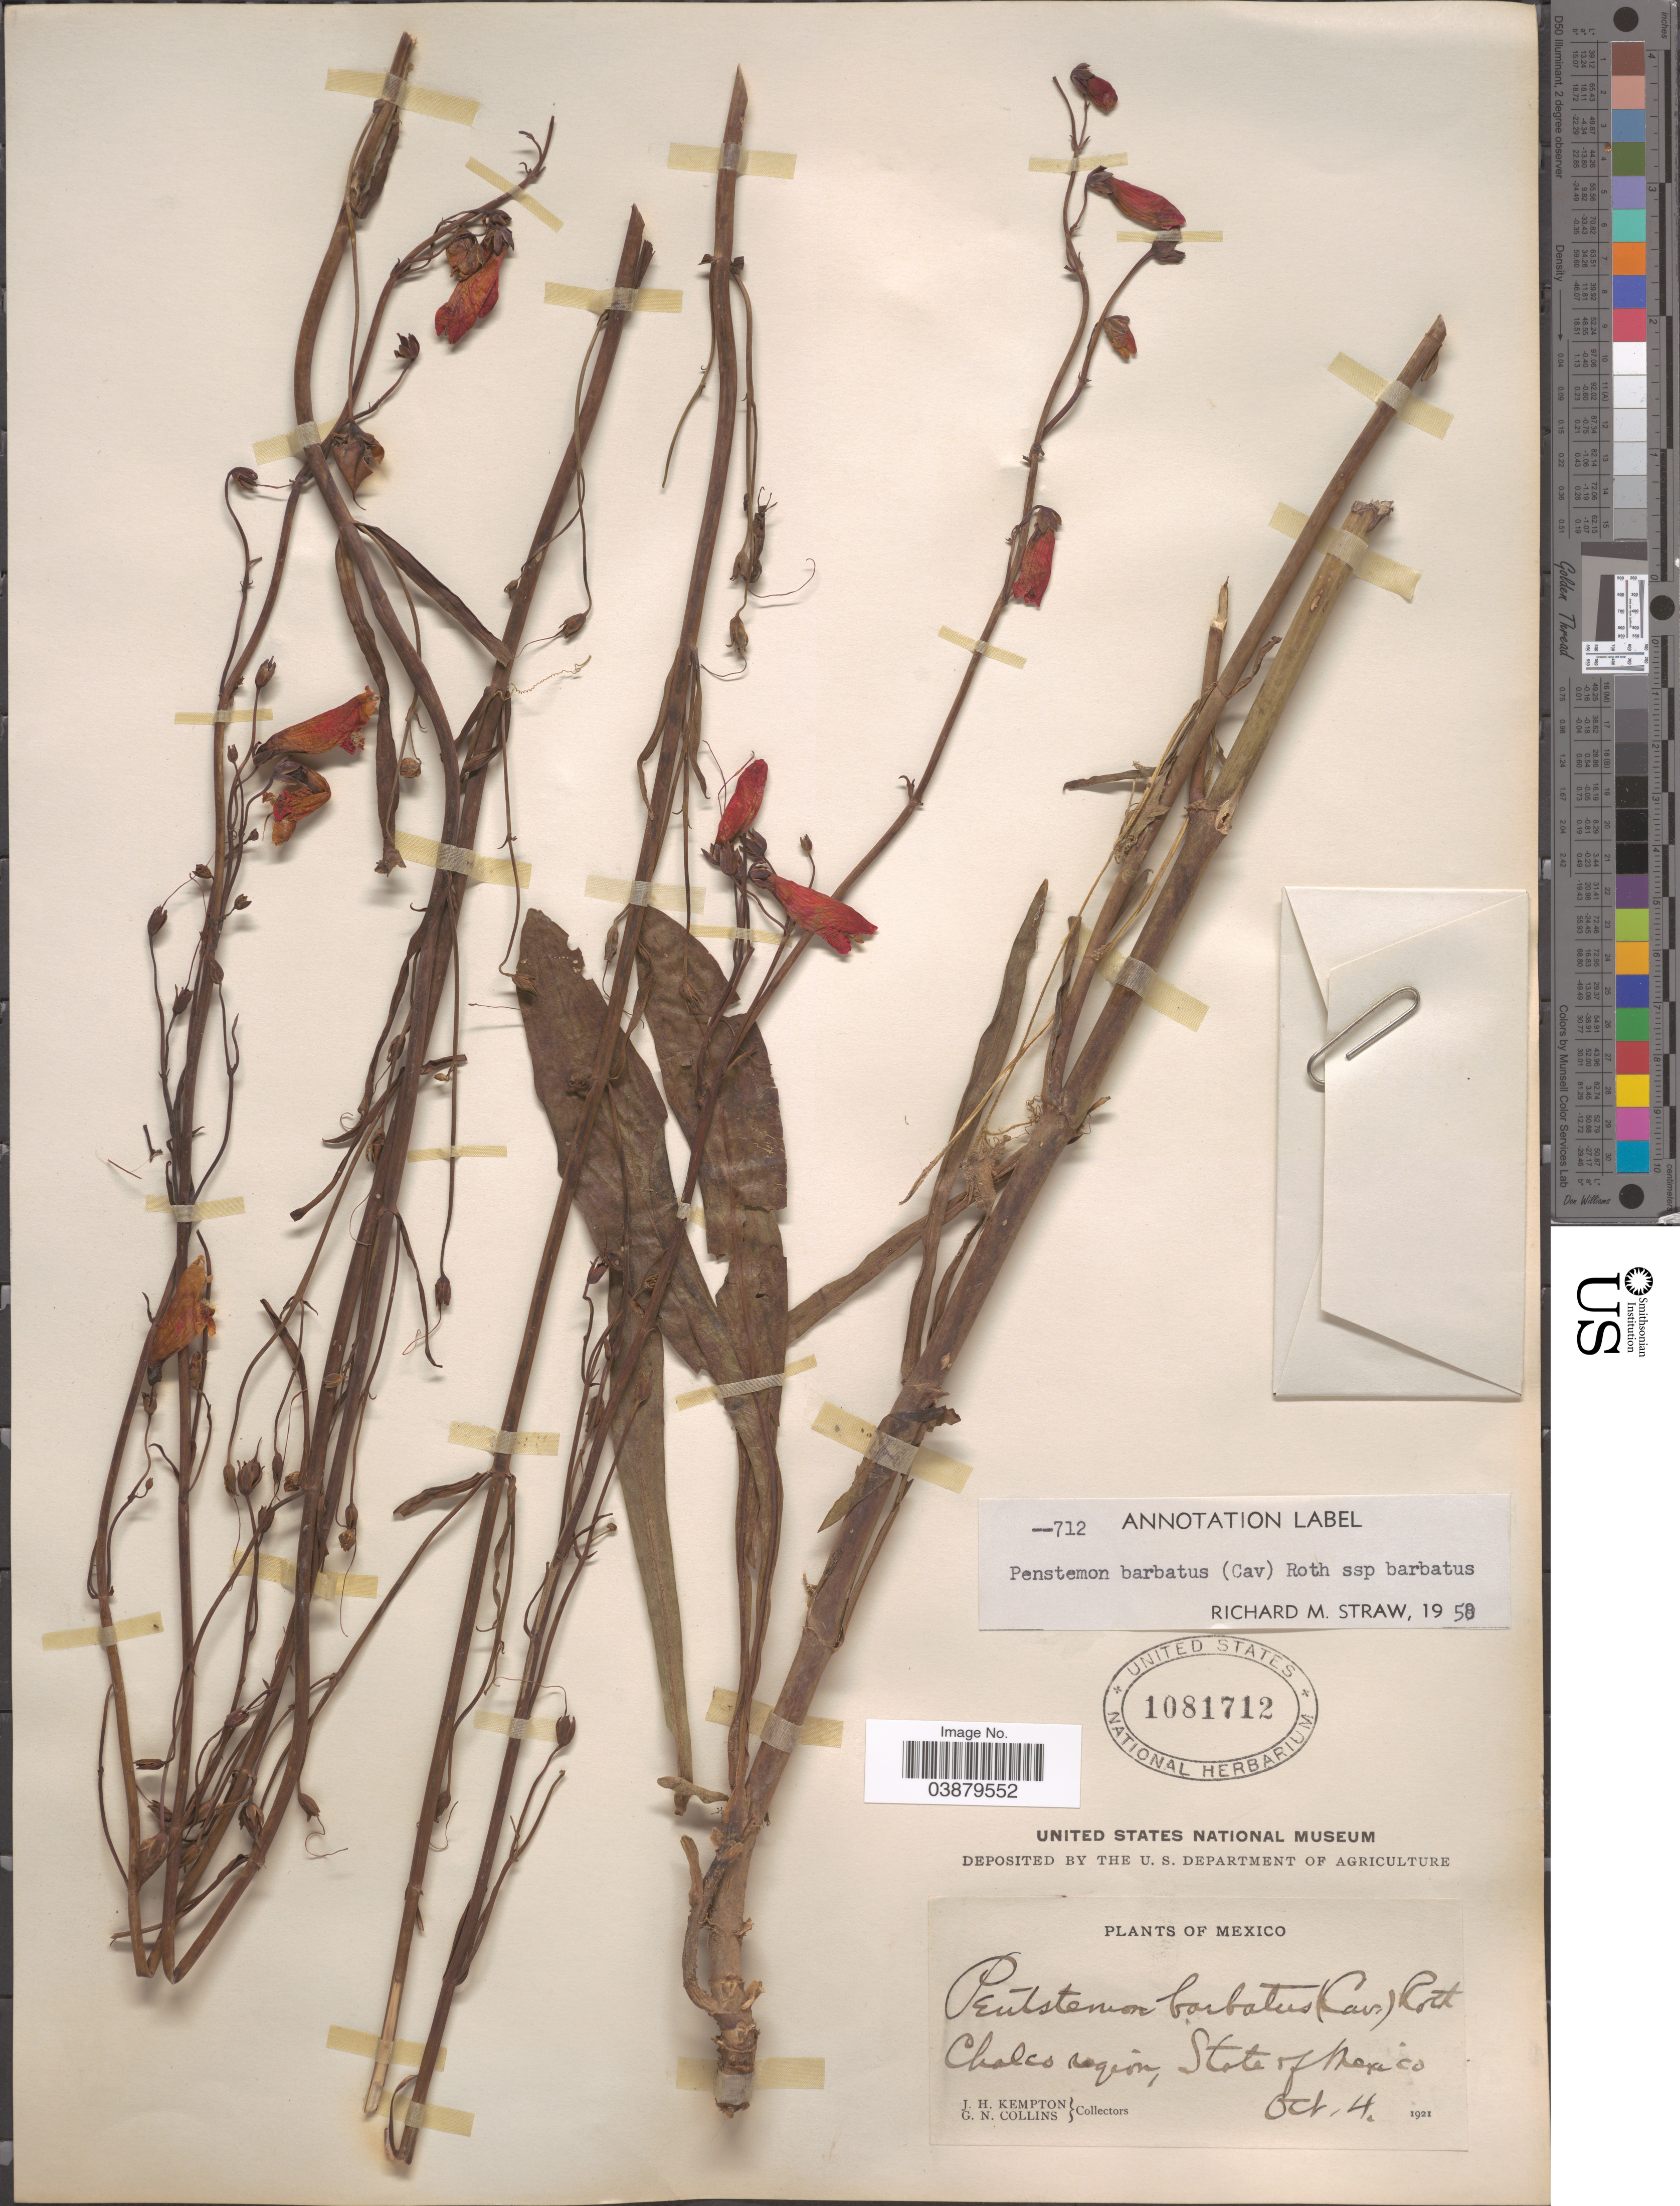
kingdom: Plantae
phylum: Tracheophyta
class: Magnoliopsida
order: Lamiales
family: Plantaginaceae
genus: Penstemon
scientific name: Penstemon barbatus subsp. barbatus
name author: (Cav.) Roth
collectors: J. H. Kempton & G. Collins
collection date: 1921-10-04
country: Mexico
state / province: México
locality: Chalco region.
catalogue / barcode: US 1081712